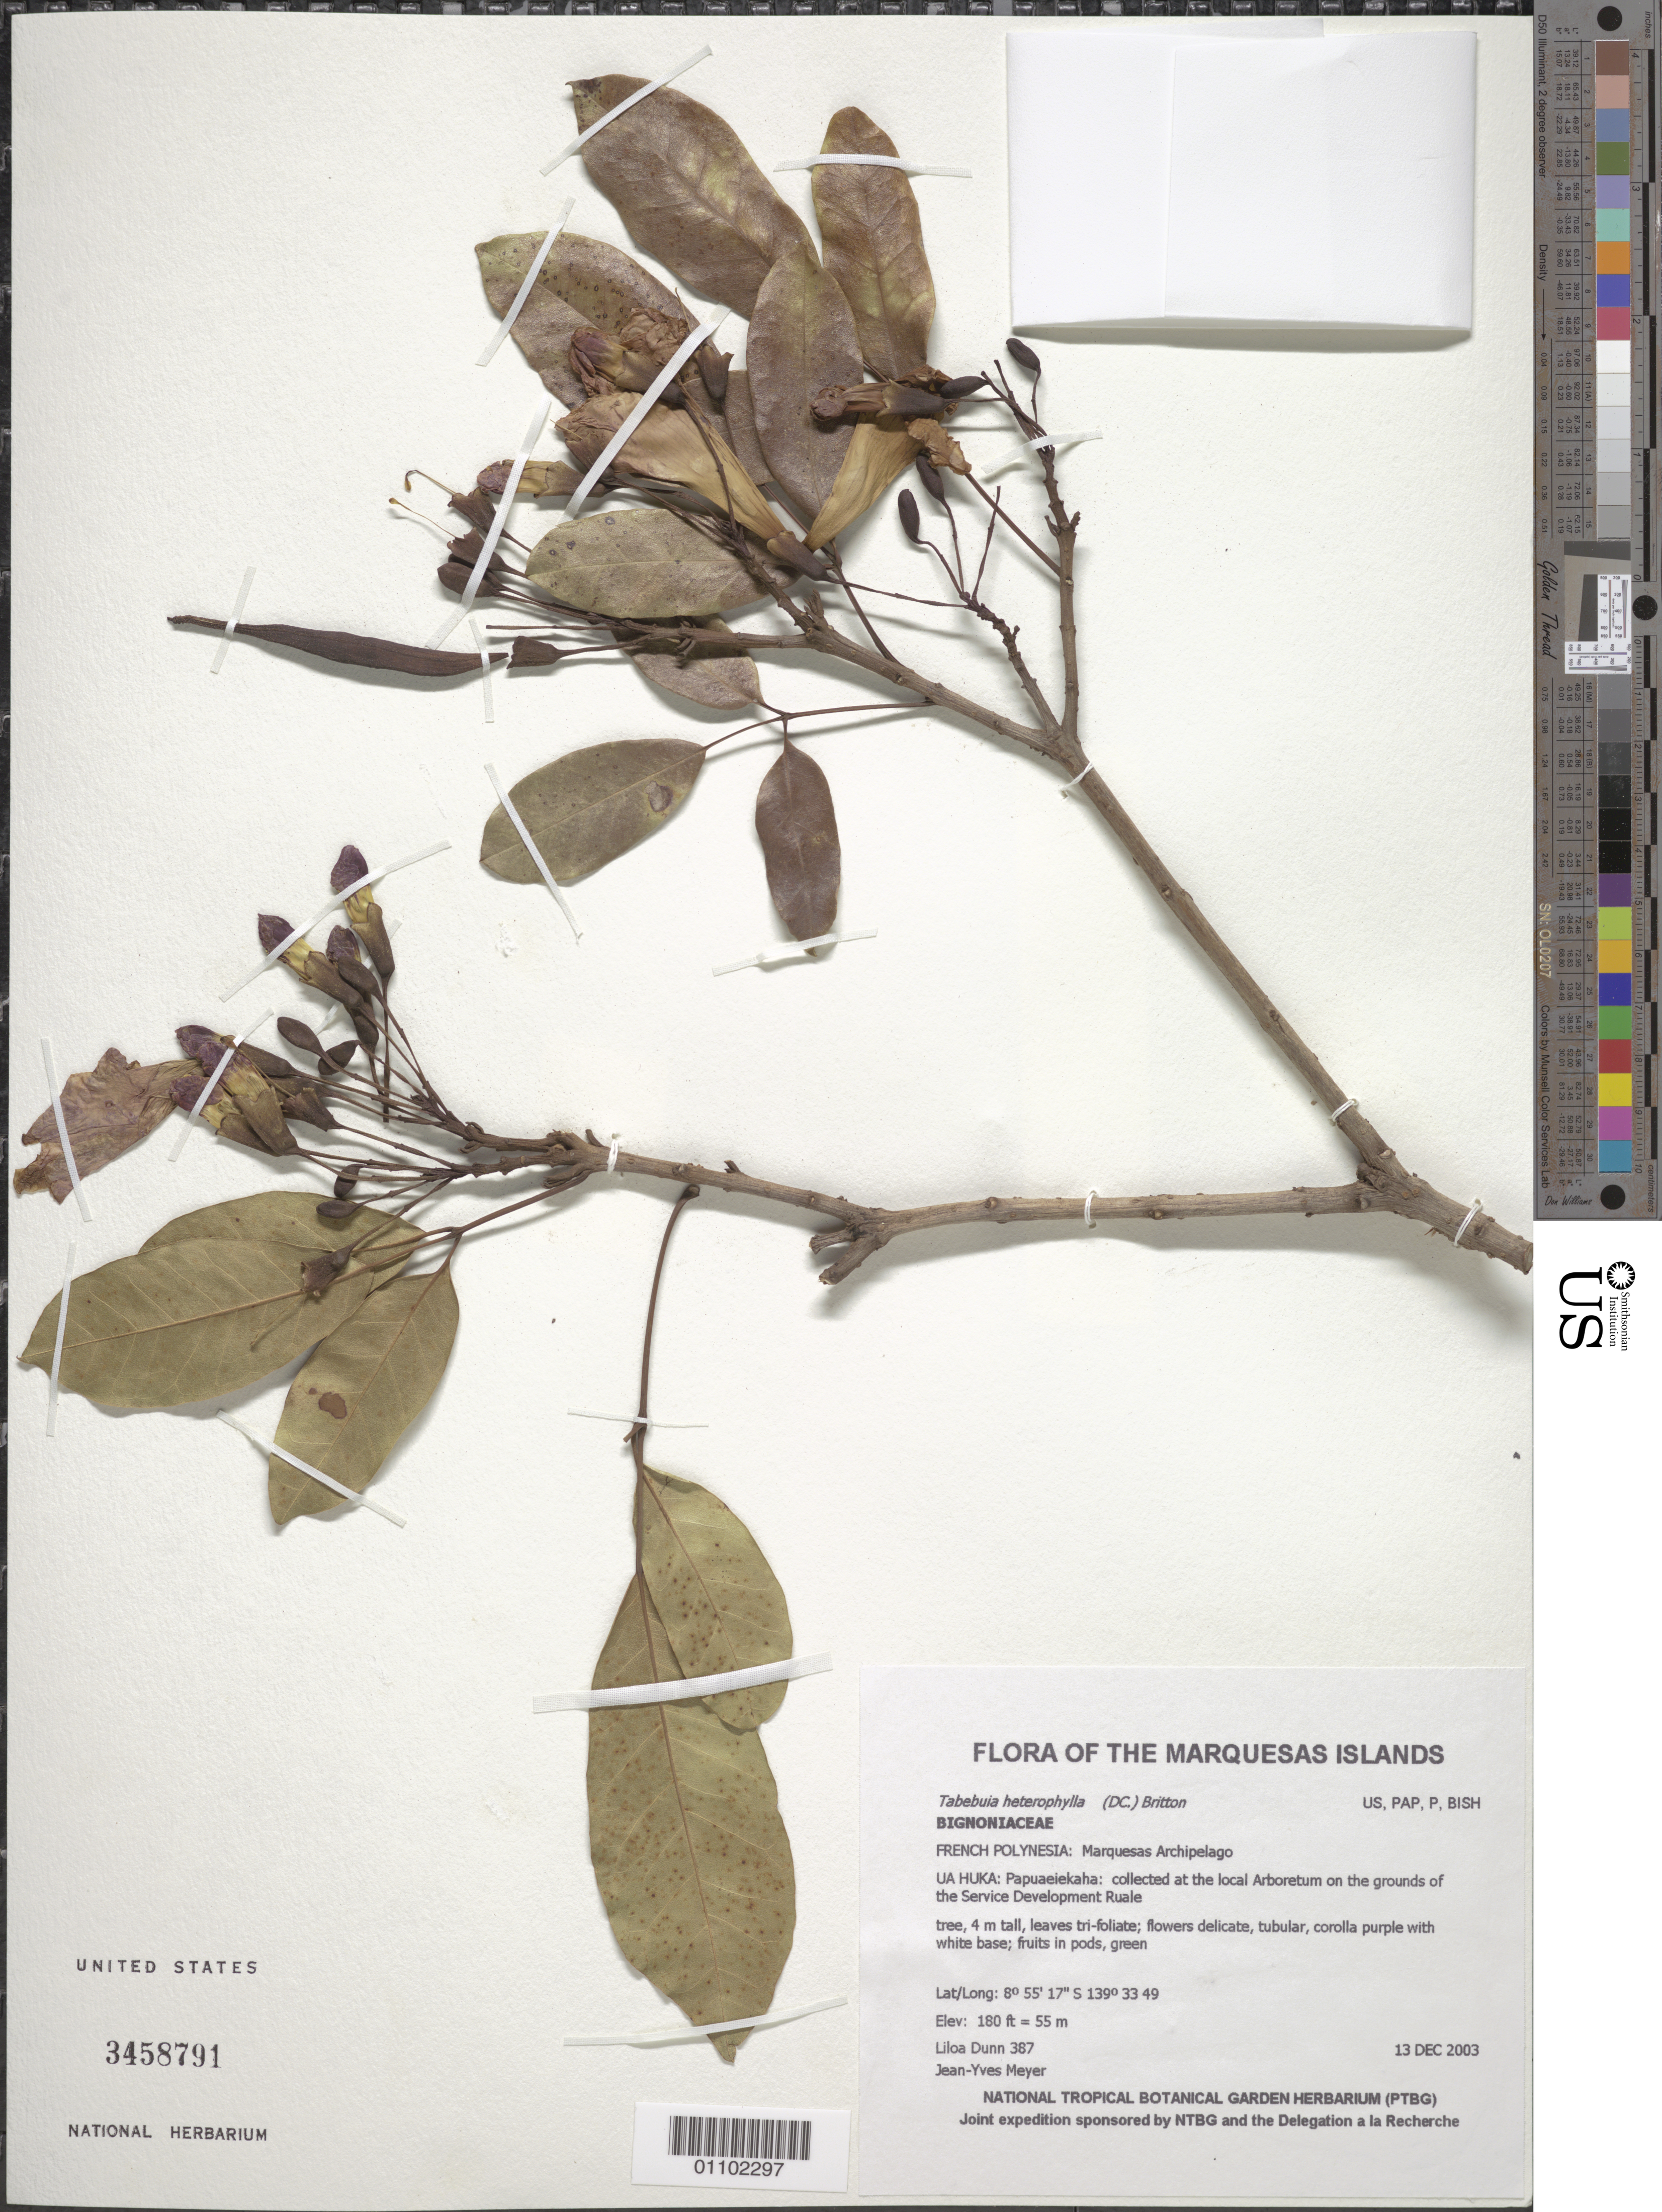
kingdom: Plantae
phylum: Tracheophyta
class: Magnoliopsida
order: Lamiales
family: Bignoniaceae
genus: Tabebuia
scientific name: Tabebuia heterophylla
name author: (DC.) Britton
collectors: L. Dunn & J.-Y. Meyer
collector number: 387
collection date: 2003-12-13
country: French Polynesia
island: Ua Huka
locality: Papuaeiekaha: collected at the local Arboretum on the grounds of the Service Development Ruale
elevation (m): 55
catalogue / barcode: US 3458791